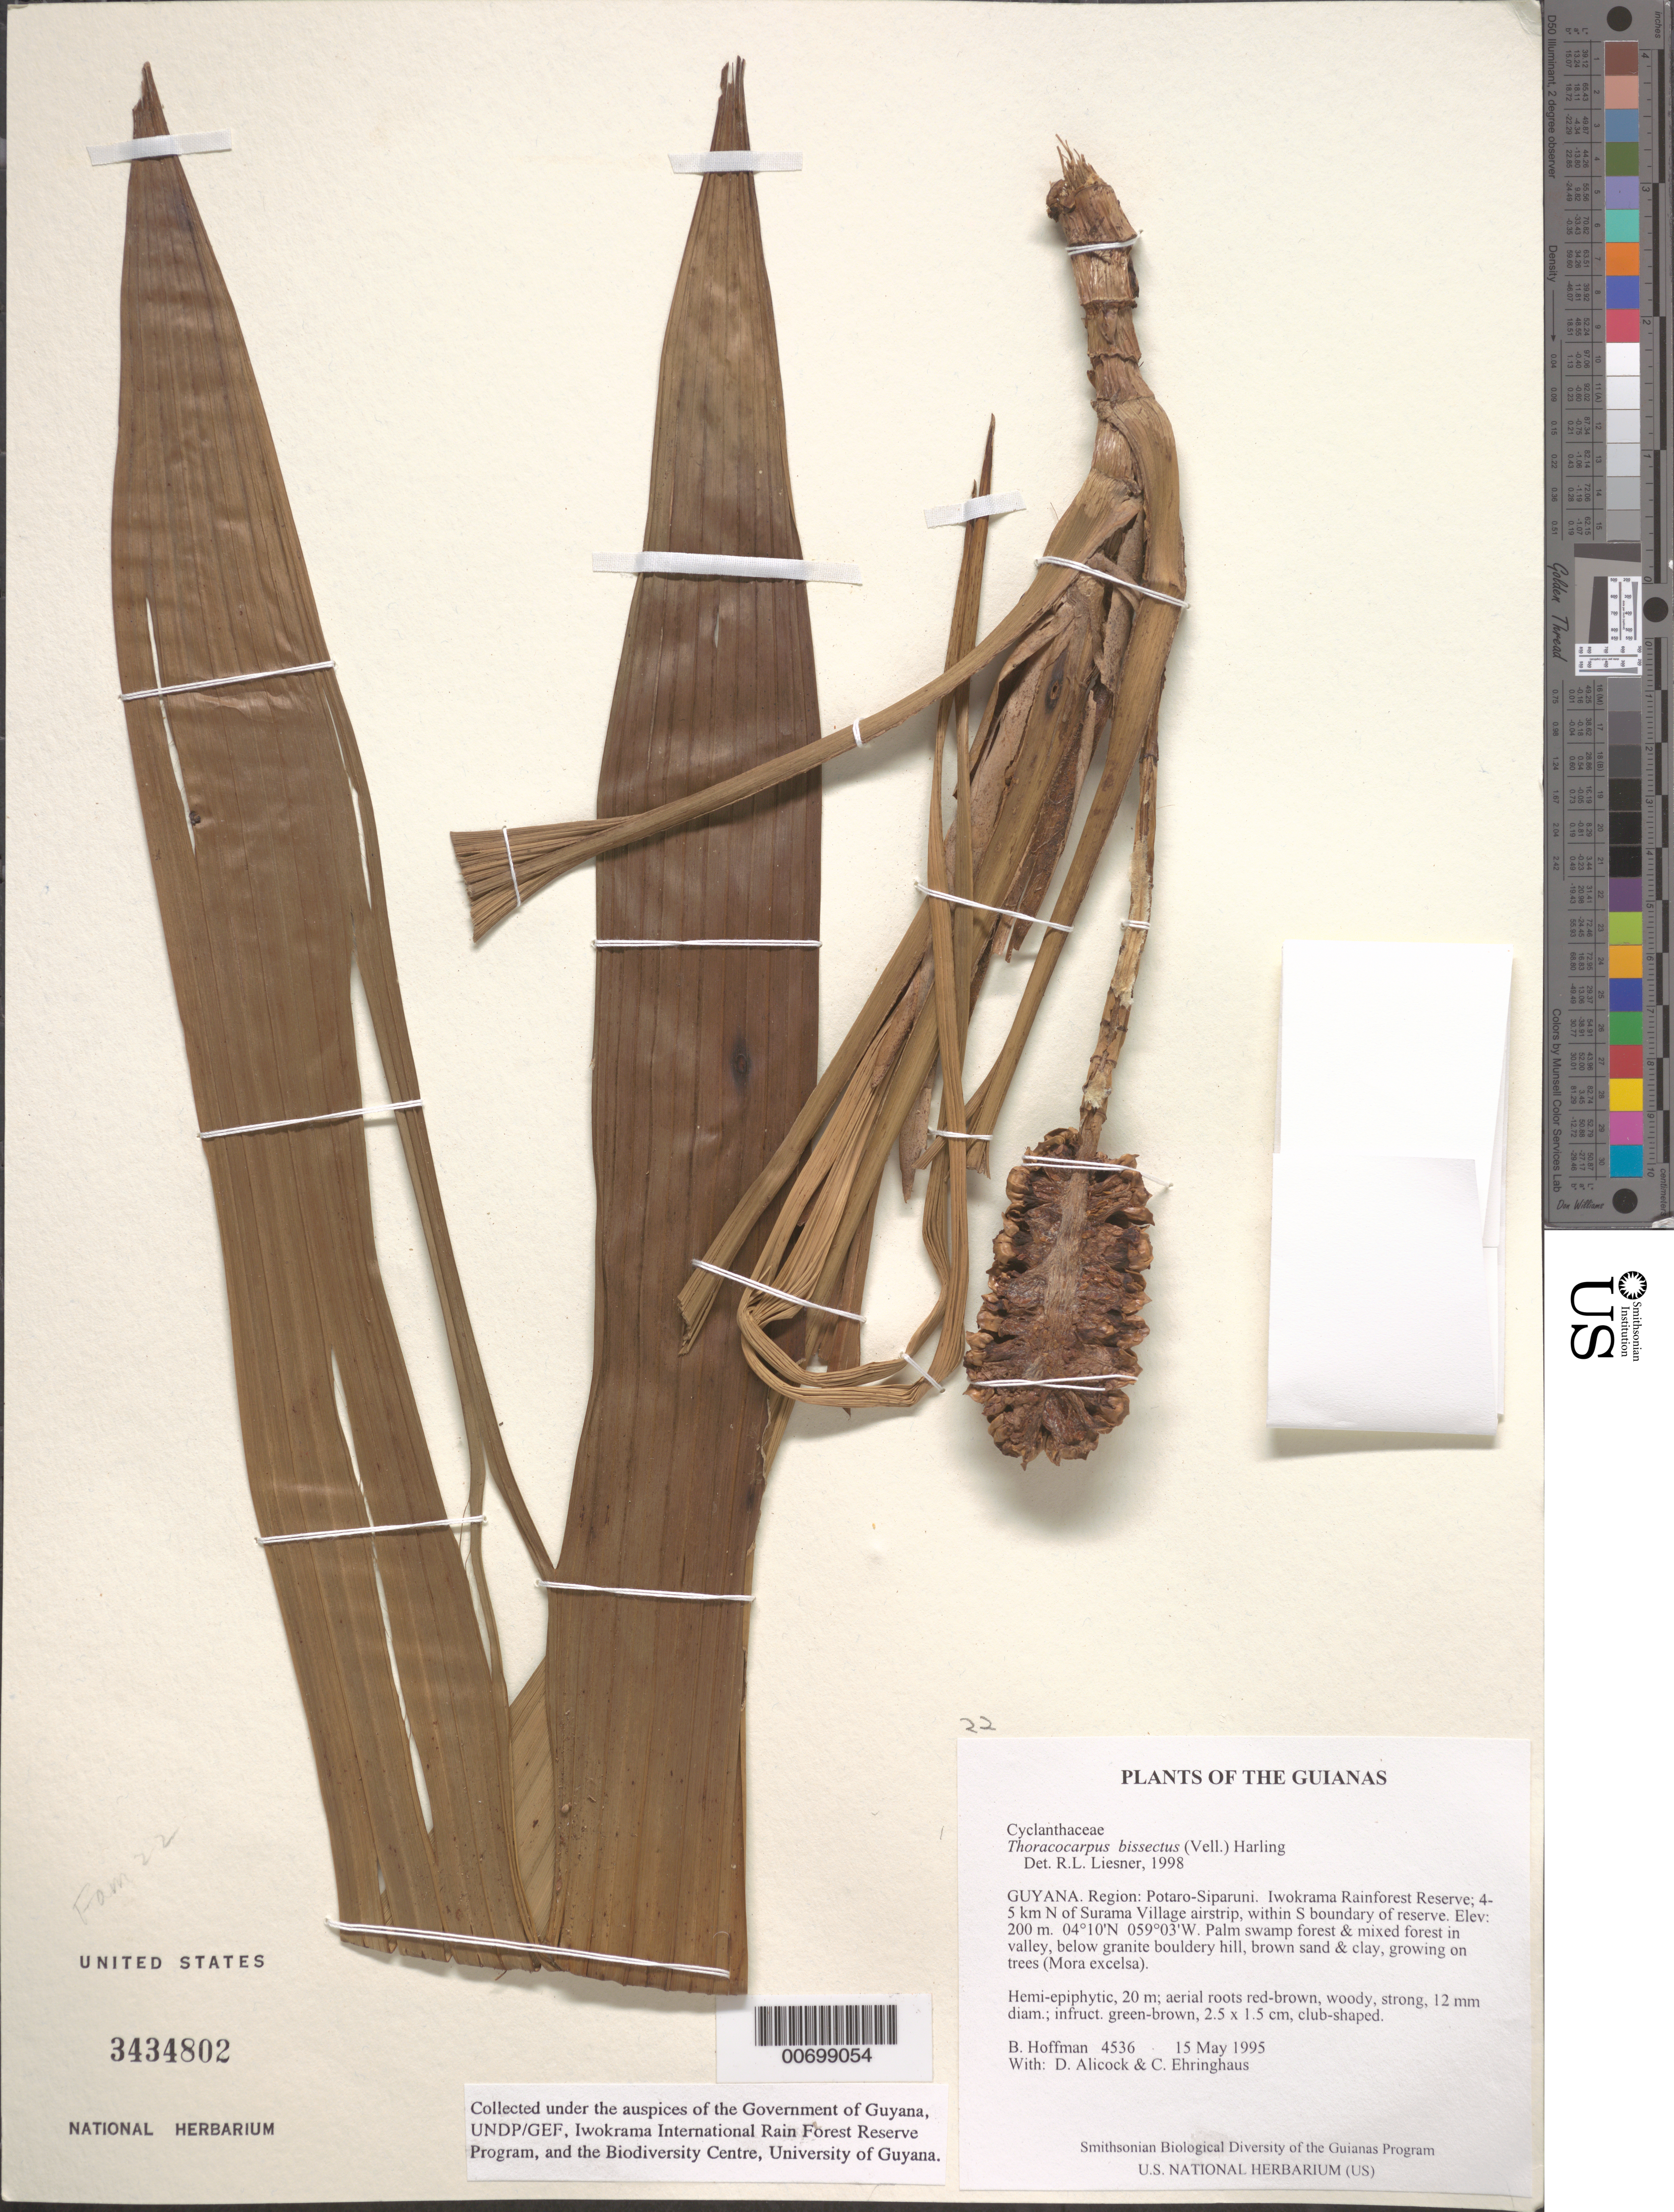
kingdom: Plantae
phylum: Tracheophyta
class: Liliopsida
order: Pandanales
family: Cyclanthaceae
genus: Thoracocarpus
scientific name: Thoracocarpus bissectus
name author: (Vell.) Harling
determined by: Tripp, E. A.; Stern, S. R.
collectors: B. Hoffman, D. Allicock & C. Ehringhaus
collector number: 4536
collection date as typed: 15 May 1995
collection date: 1995-05-15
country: Guyana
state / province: Potaro-Siparuni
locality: Iwokrama Rainforest Reserve; 4-5 km N of Surama village airstrip, within S boundary of reserve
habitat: Palm swamp forest & mixed forest in valley, below granite bouldery hill, brown sand & clay, canopy fairly open to 30 m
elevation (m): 200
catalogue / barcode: US 3434802